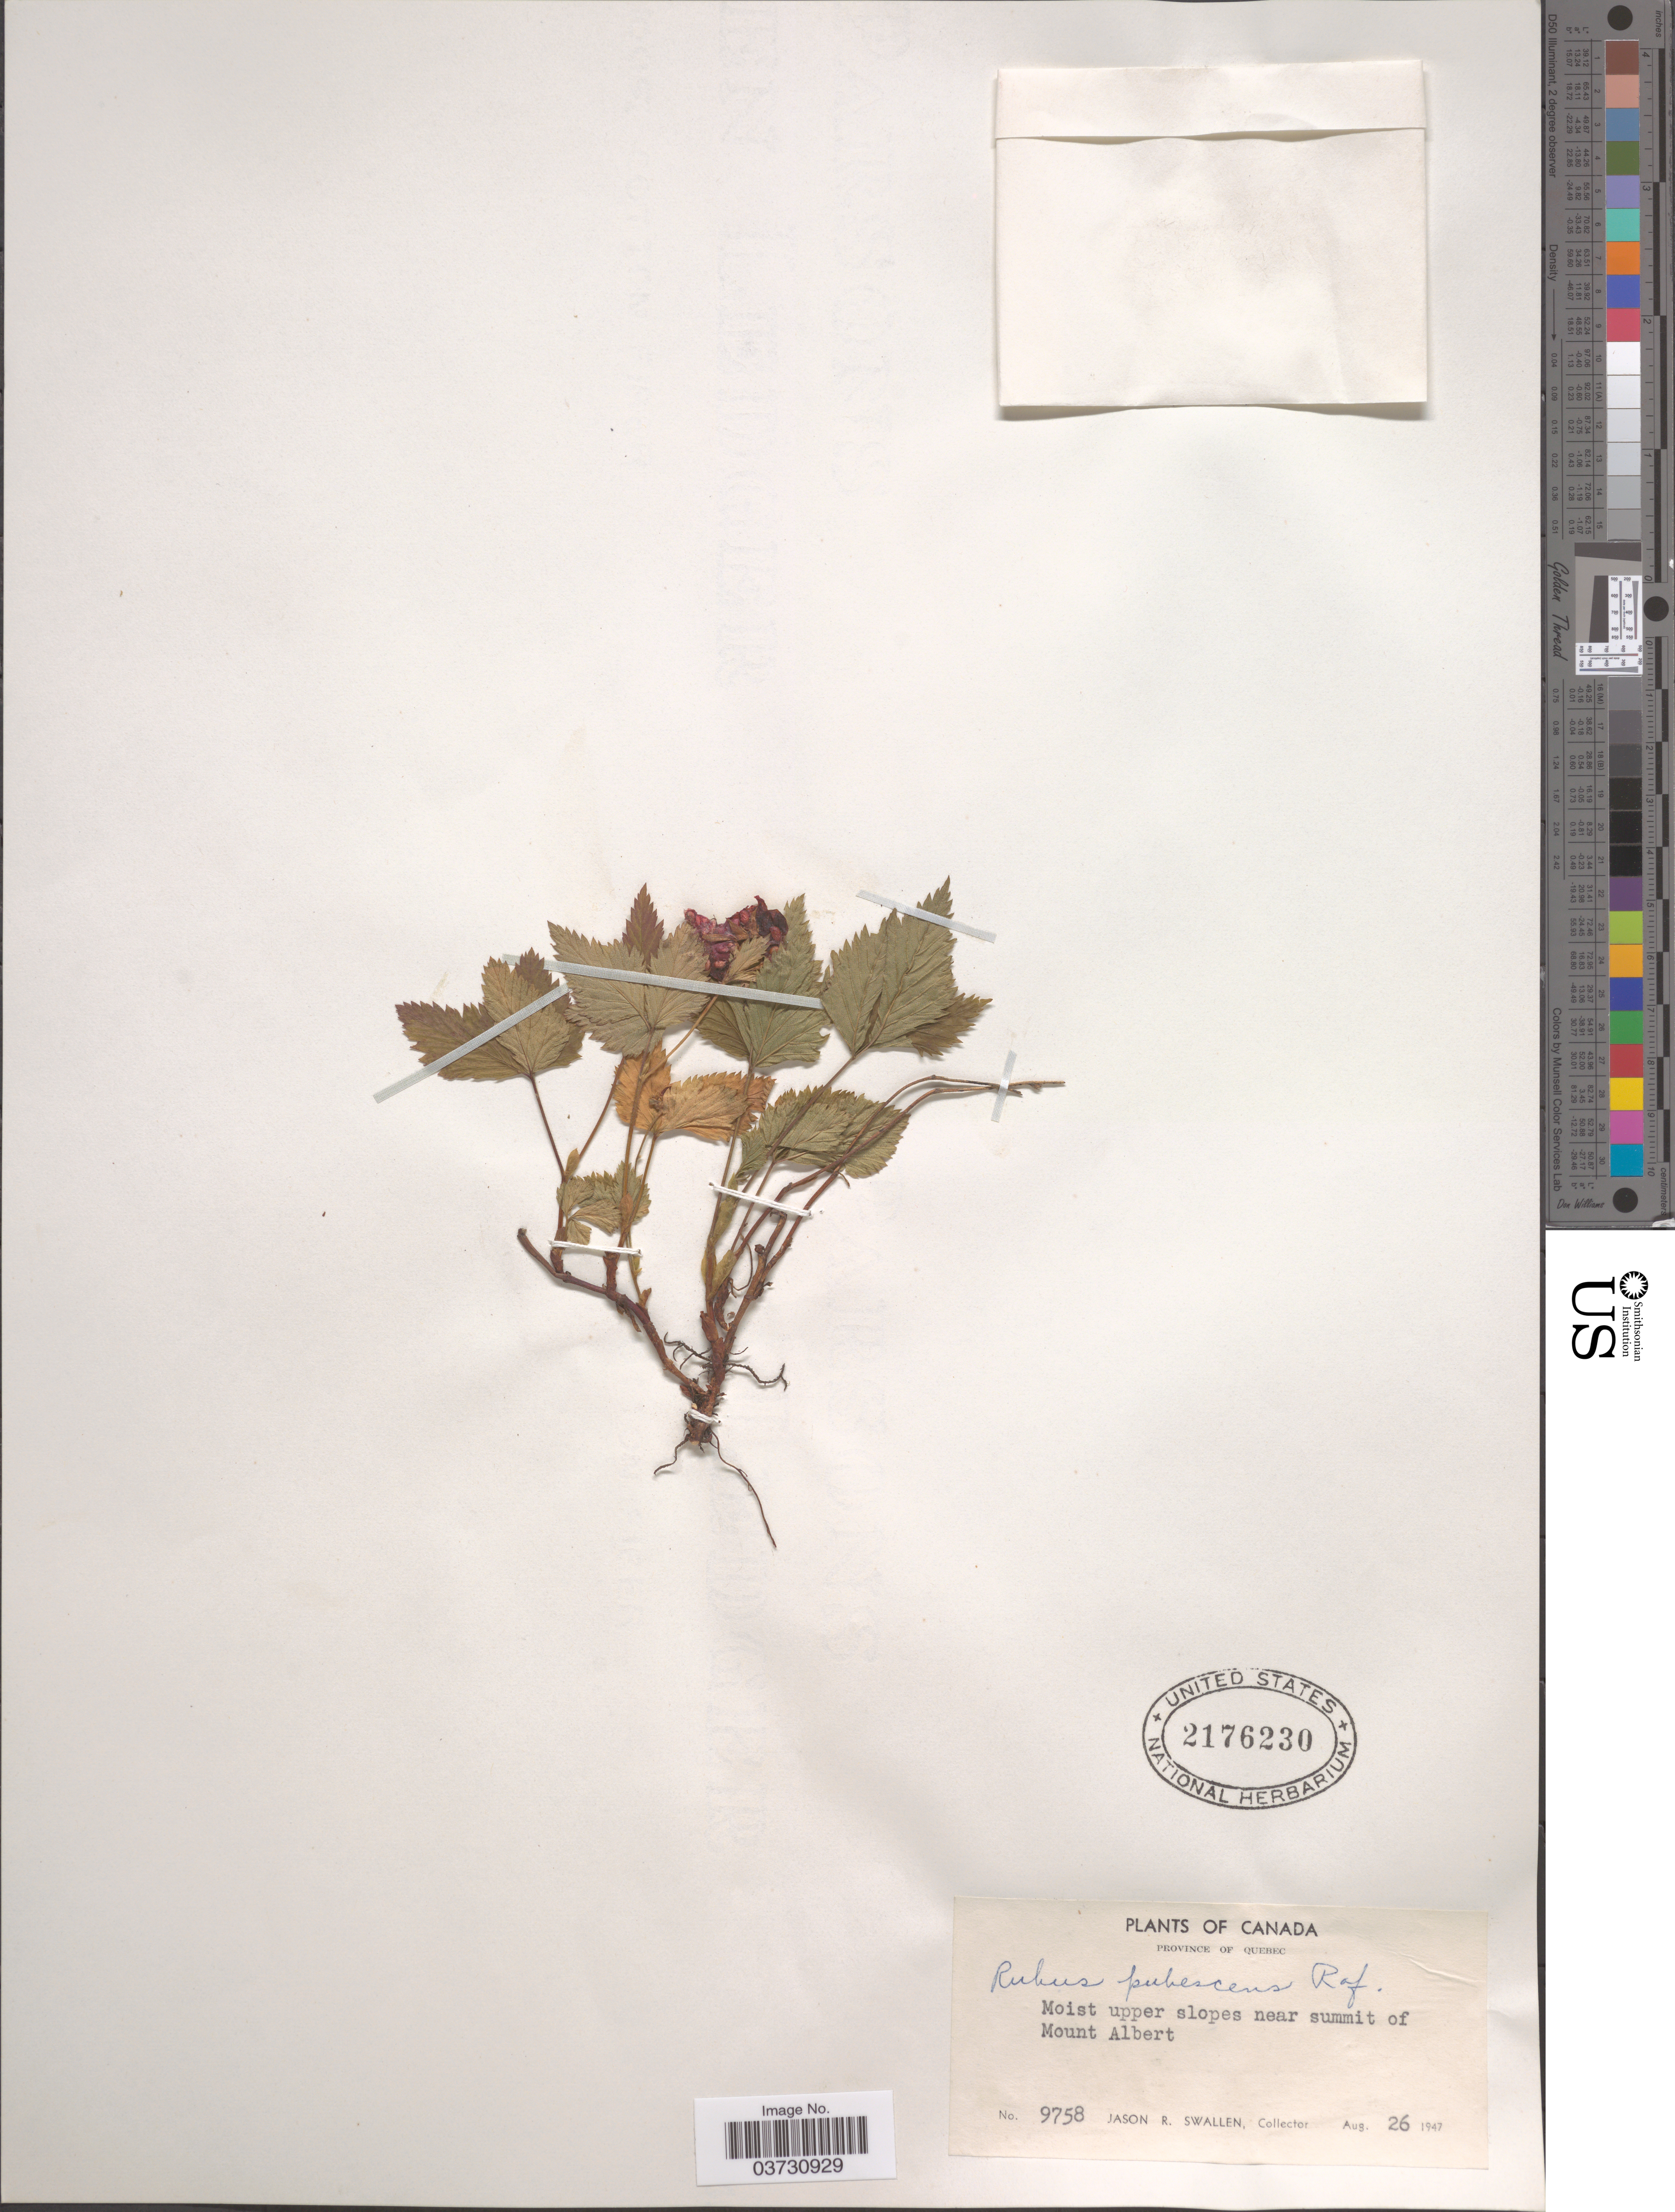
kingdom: Plantae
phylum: Tracheophyta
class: Magnoliopsida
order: Rosales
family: Rosaceae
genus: Rubus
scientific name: Rubus pubescens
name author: Raf.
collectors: J. R. Swallen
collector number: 9758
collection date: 1947-08-26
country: Canada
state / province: Quebec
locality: Moist upper slopes near summit of Mount Albert.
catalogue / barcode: US 2176230